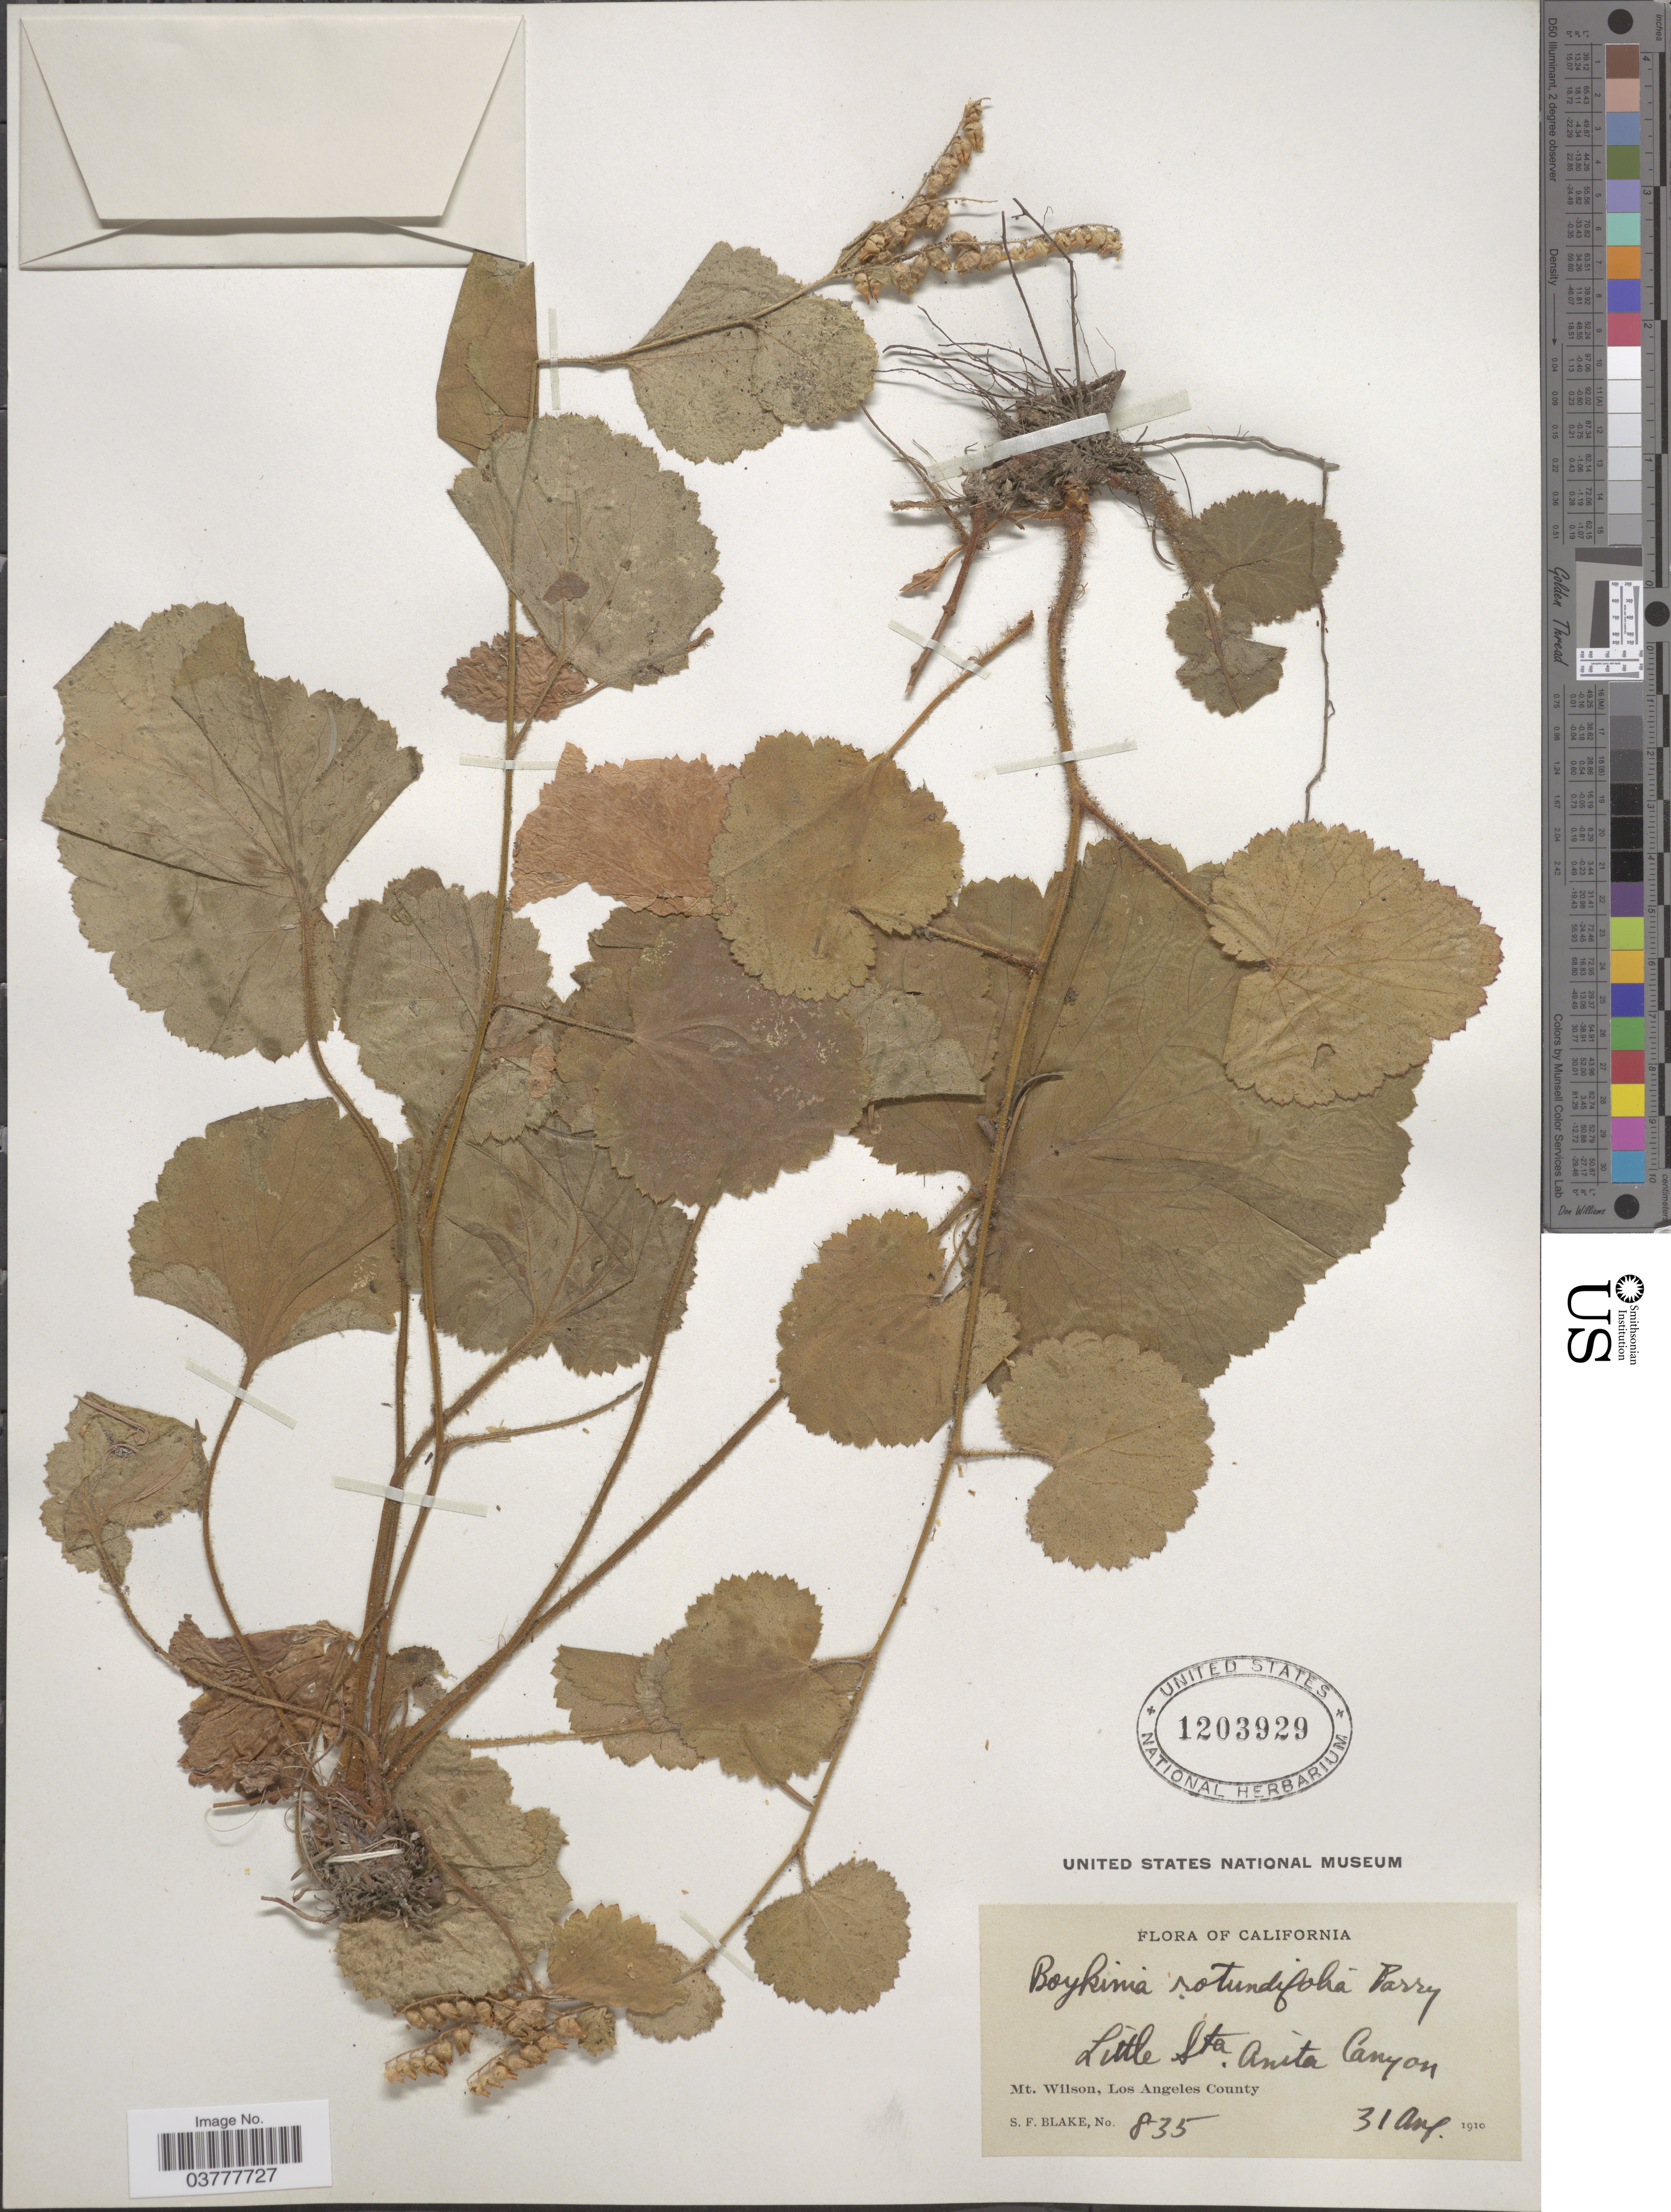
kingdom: Plantae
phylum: Tracheophyta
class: Magnoliopsida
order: Saxifragales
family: Saxifragaceae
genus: Boykinia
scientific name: Boykinia rotundifolia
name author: Parry ex A. Gray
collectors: S. Blake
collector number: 835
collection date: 1910-08-31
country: United States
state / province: California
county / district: Los Angeles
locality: Little Sta. Anita Canyon. Mt. Wilson, Los Angeles County.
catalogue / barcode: US 1203929